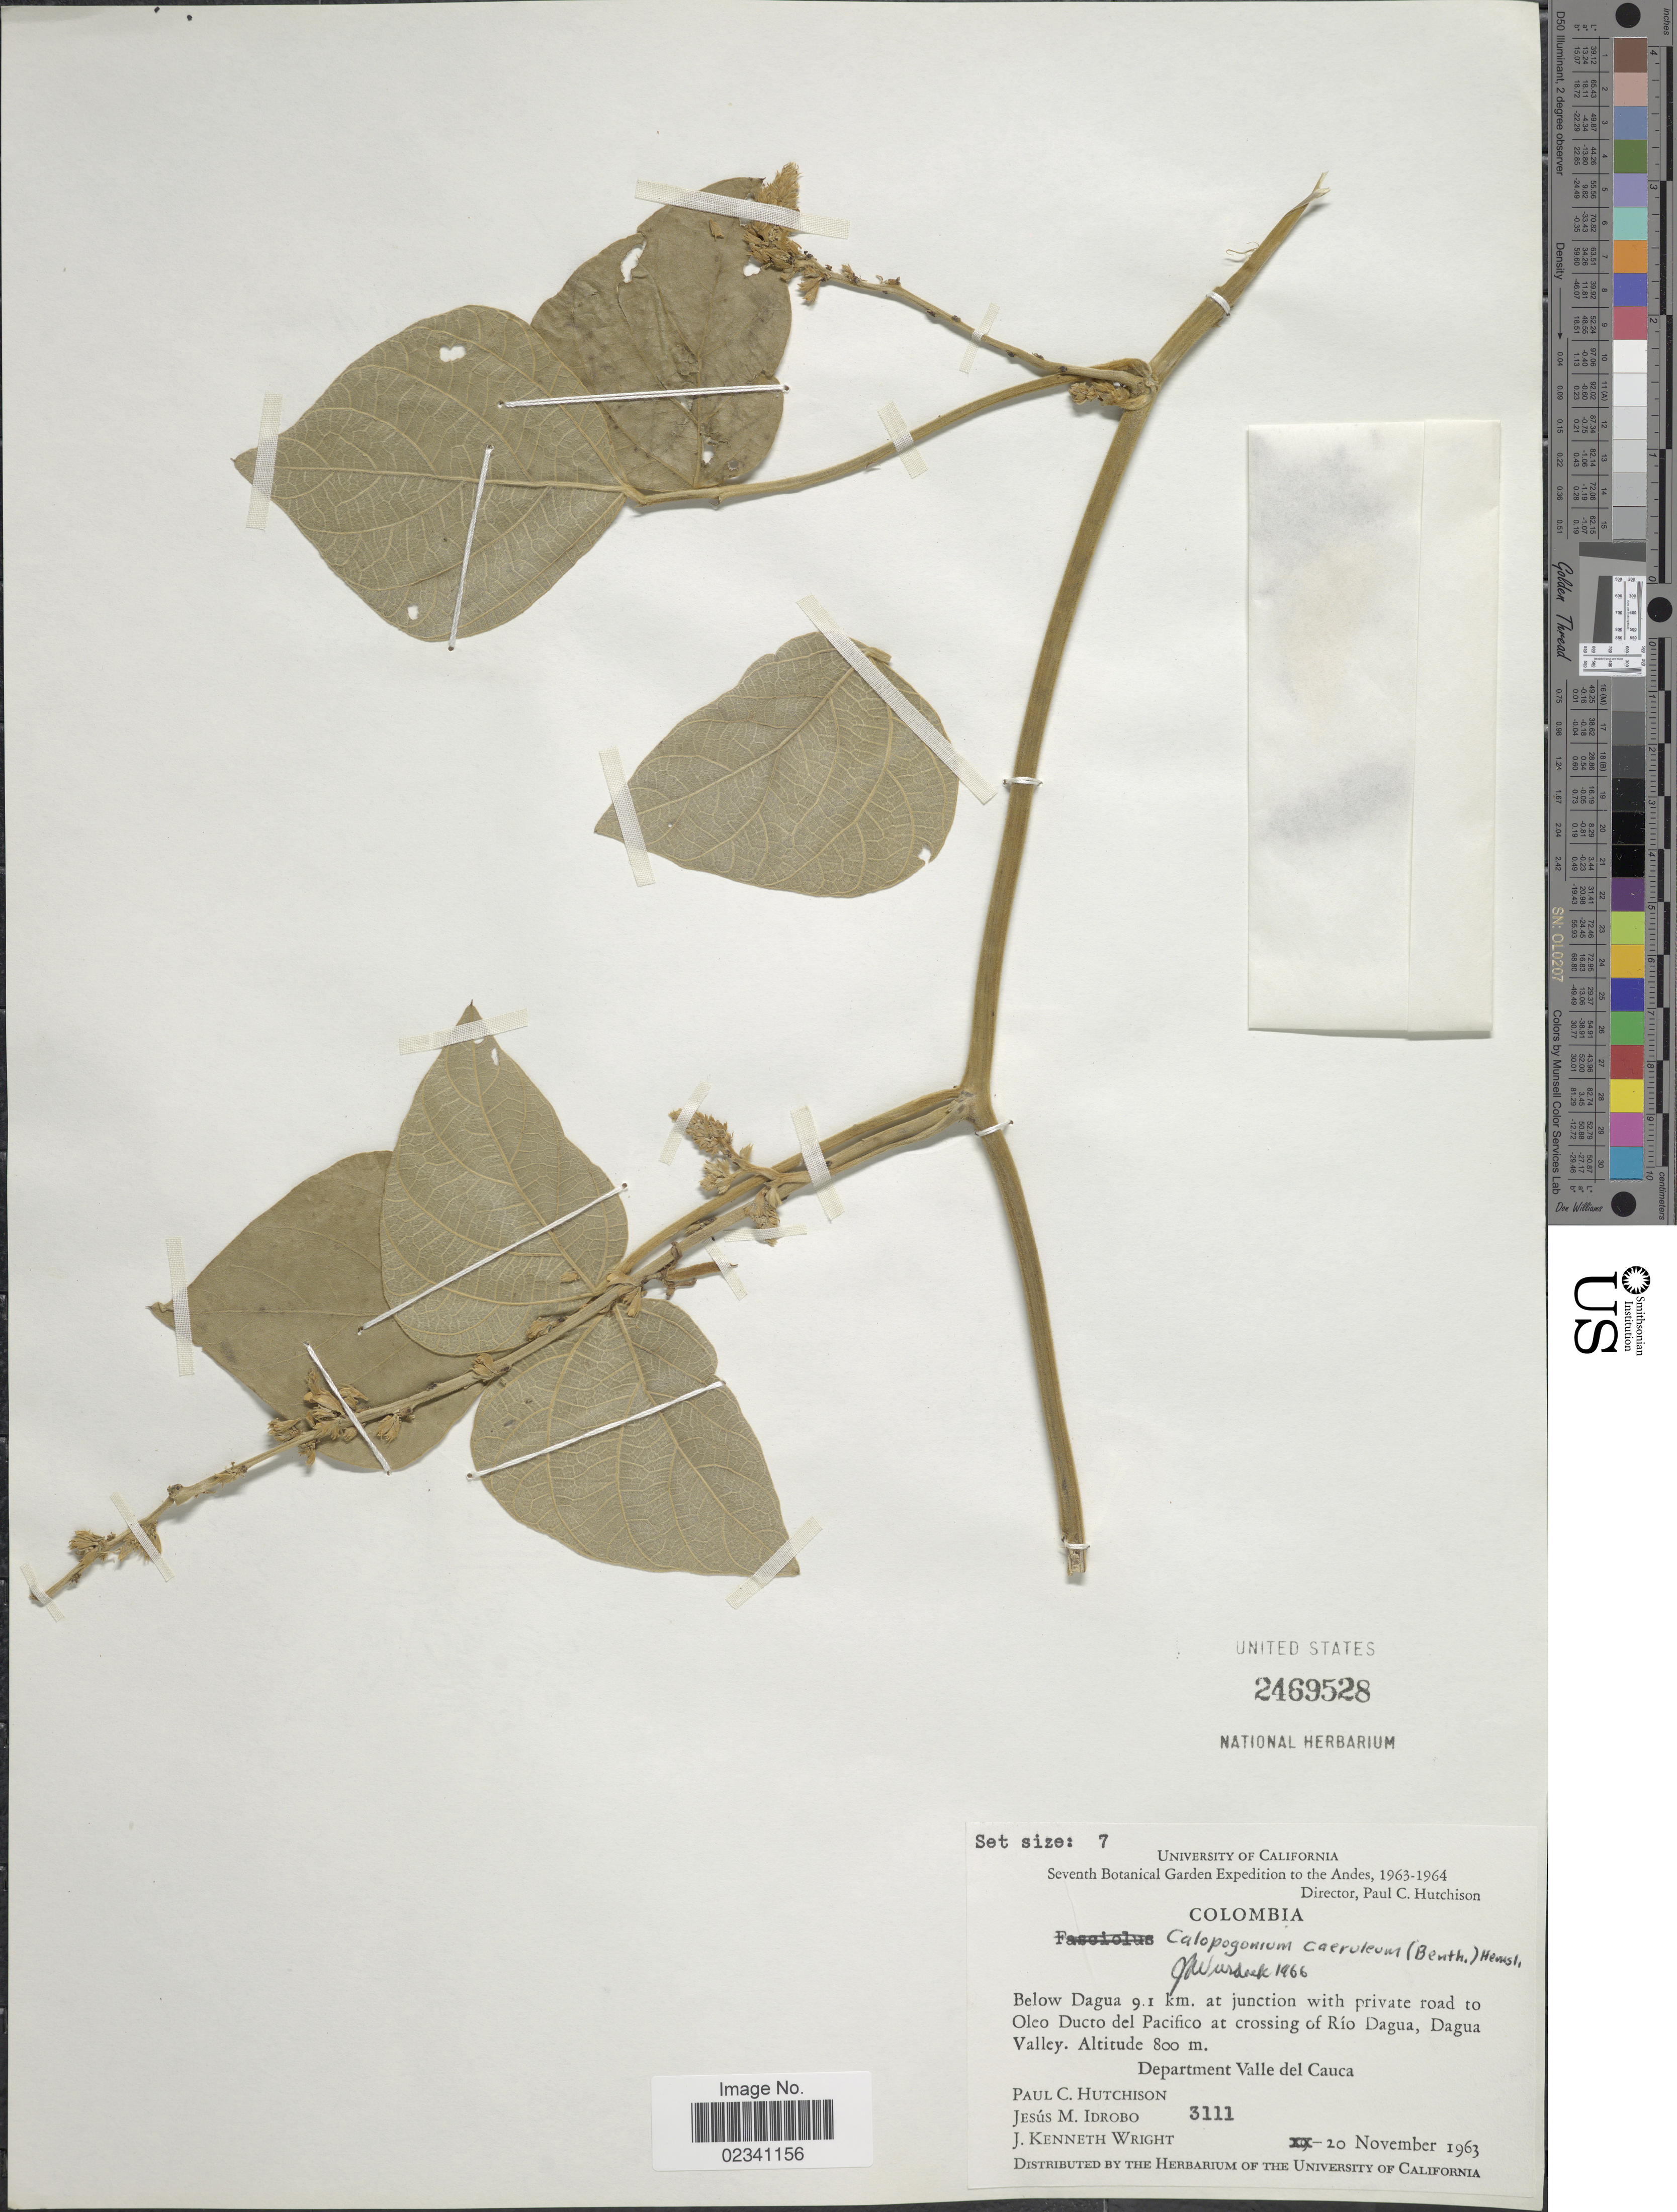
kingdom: Plantae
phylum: Tracheophyta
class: Magnoliopsida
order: Fabales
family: Fabaceae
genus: Calopogonium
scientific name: Calopogonium caeruleum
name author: (Benth.) C. Wright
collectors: P. C. Hutchison, J. M. Idrobo & J. K. Wright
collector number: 3111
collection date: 1963-11-20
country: Colombia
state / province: Valle del Cauca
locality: Below Dagua 9.1 km at junction with private road to Oleo Ducto del Pacifico at crossing of Rio Dagua, Dagua Valley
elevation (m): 800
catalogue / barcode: US 2469528